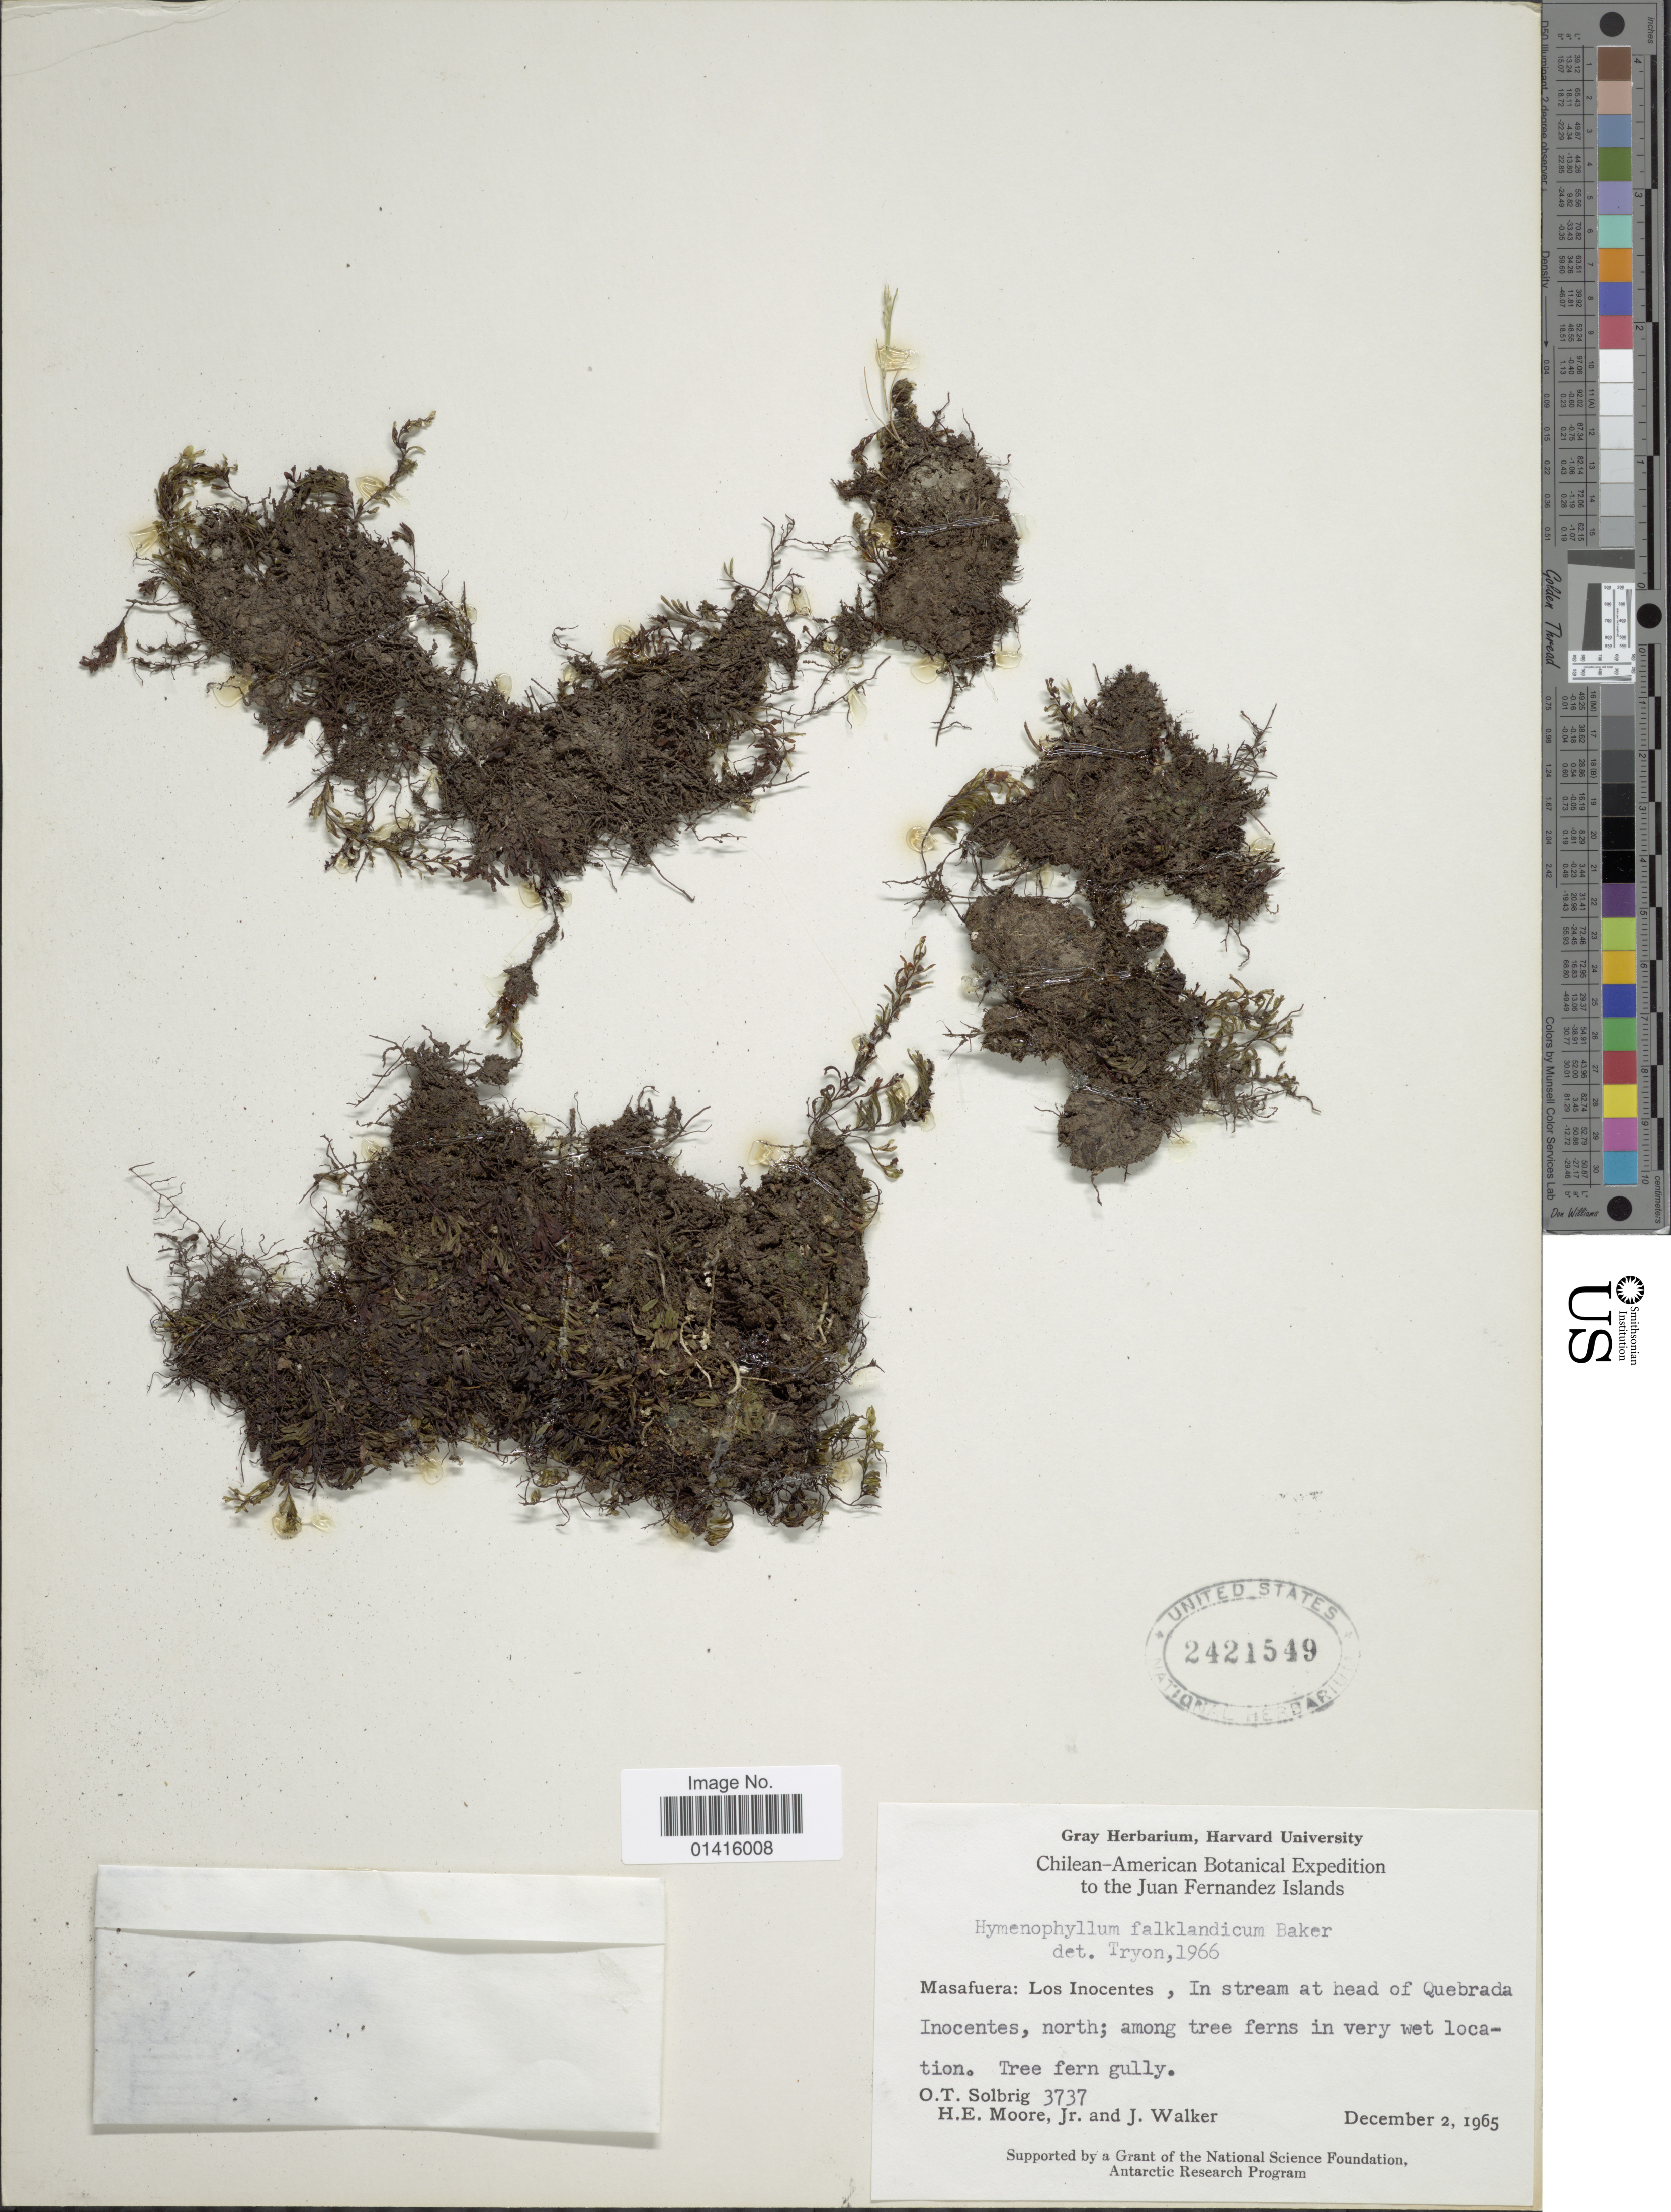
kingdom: Plantae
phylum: Tracheophyta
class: Polypodiopsida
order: Hymenophyllales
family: Hymenophyllaceae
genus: Hymenophyllum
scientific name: Hymenophyllum falklandicum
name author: Baker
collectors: O. T. Solbrig, H. Moore & J. Walker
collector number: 3737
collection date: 1965-12-02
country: Chile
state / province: Valparaíso (V)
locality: Juan Fernandez Islands, Masafuera: Los Inocentes, in streambed at head of Quebrada Inocentes, north; among tree ferns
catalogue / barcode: US 2421549